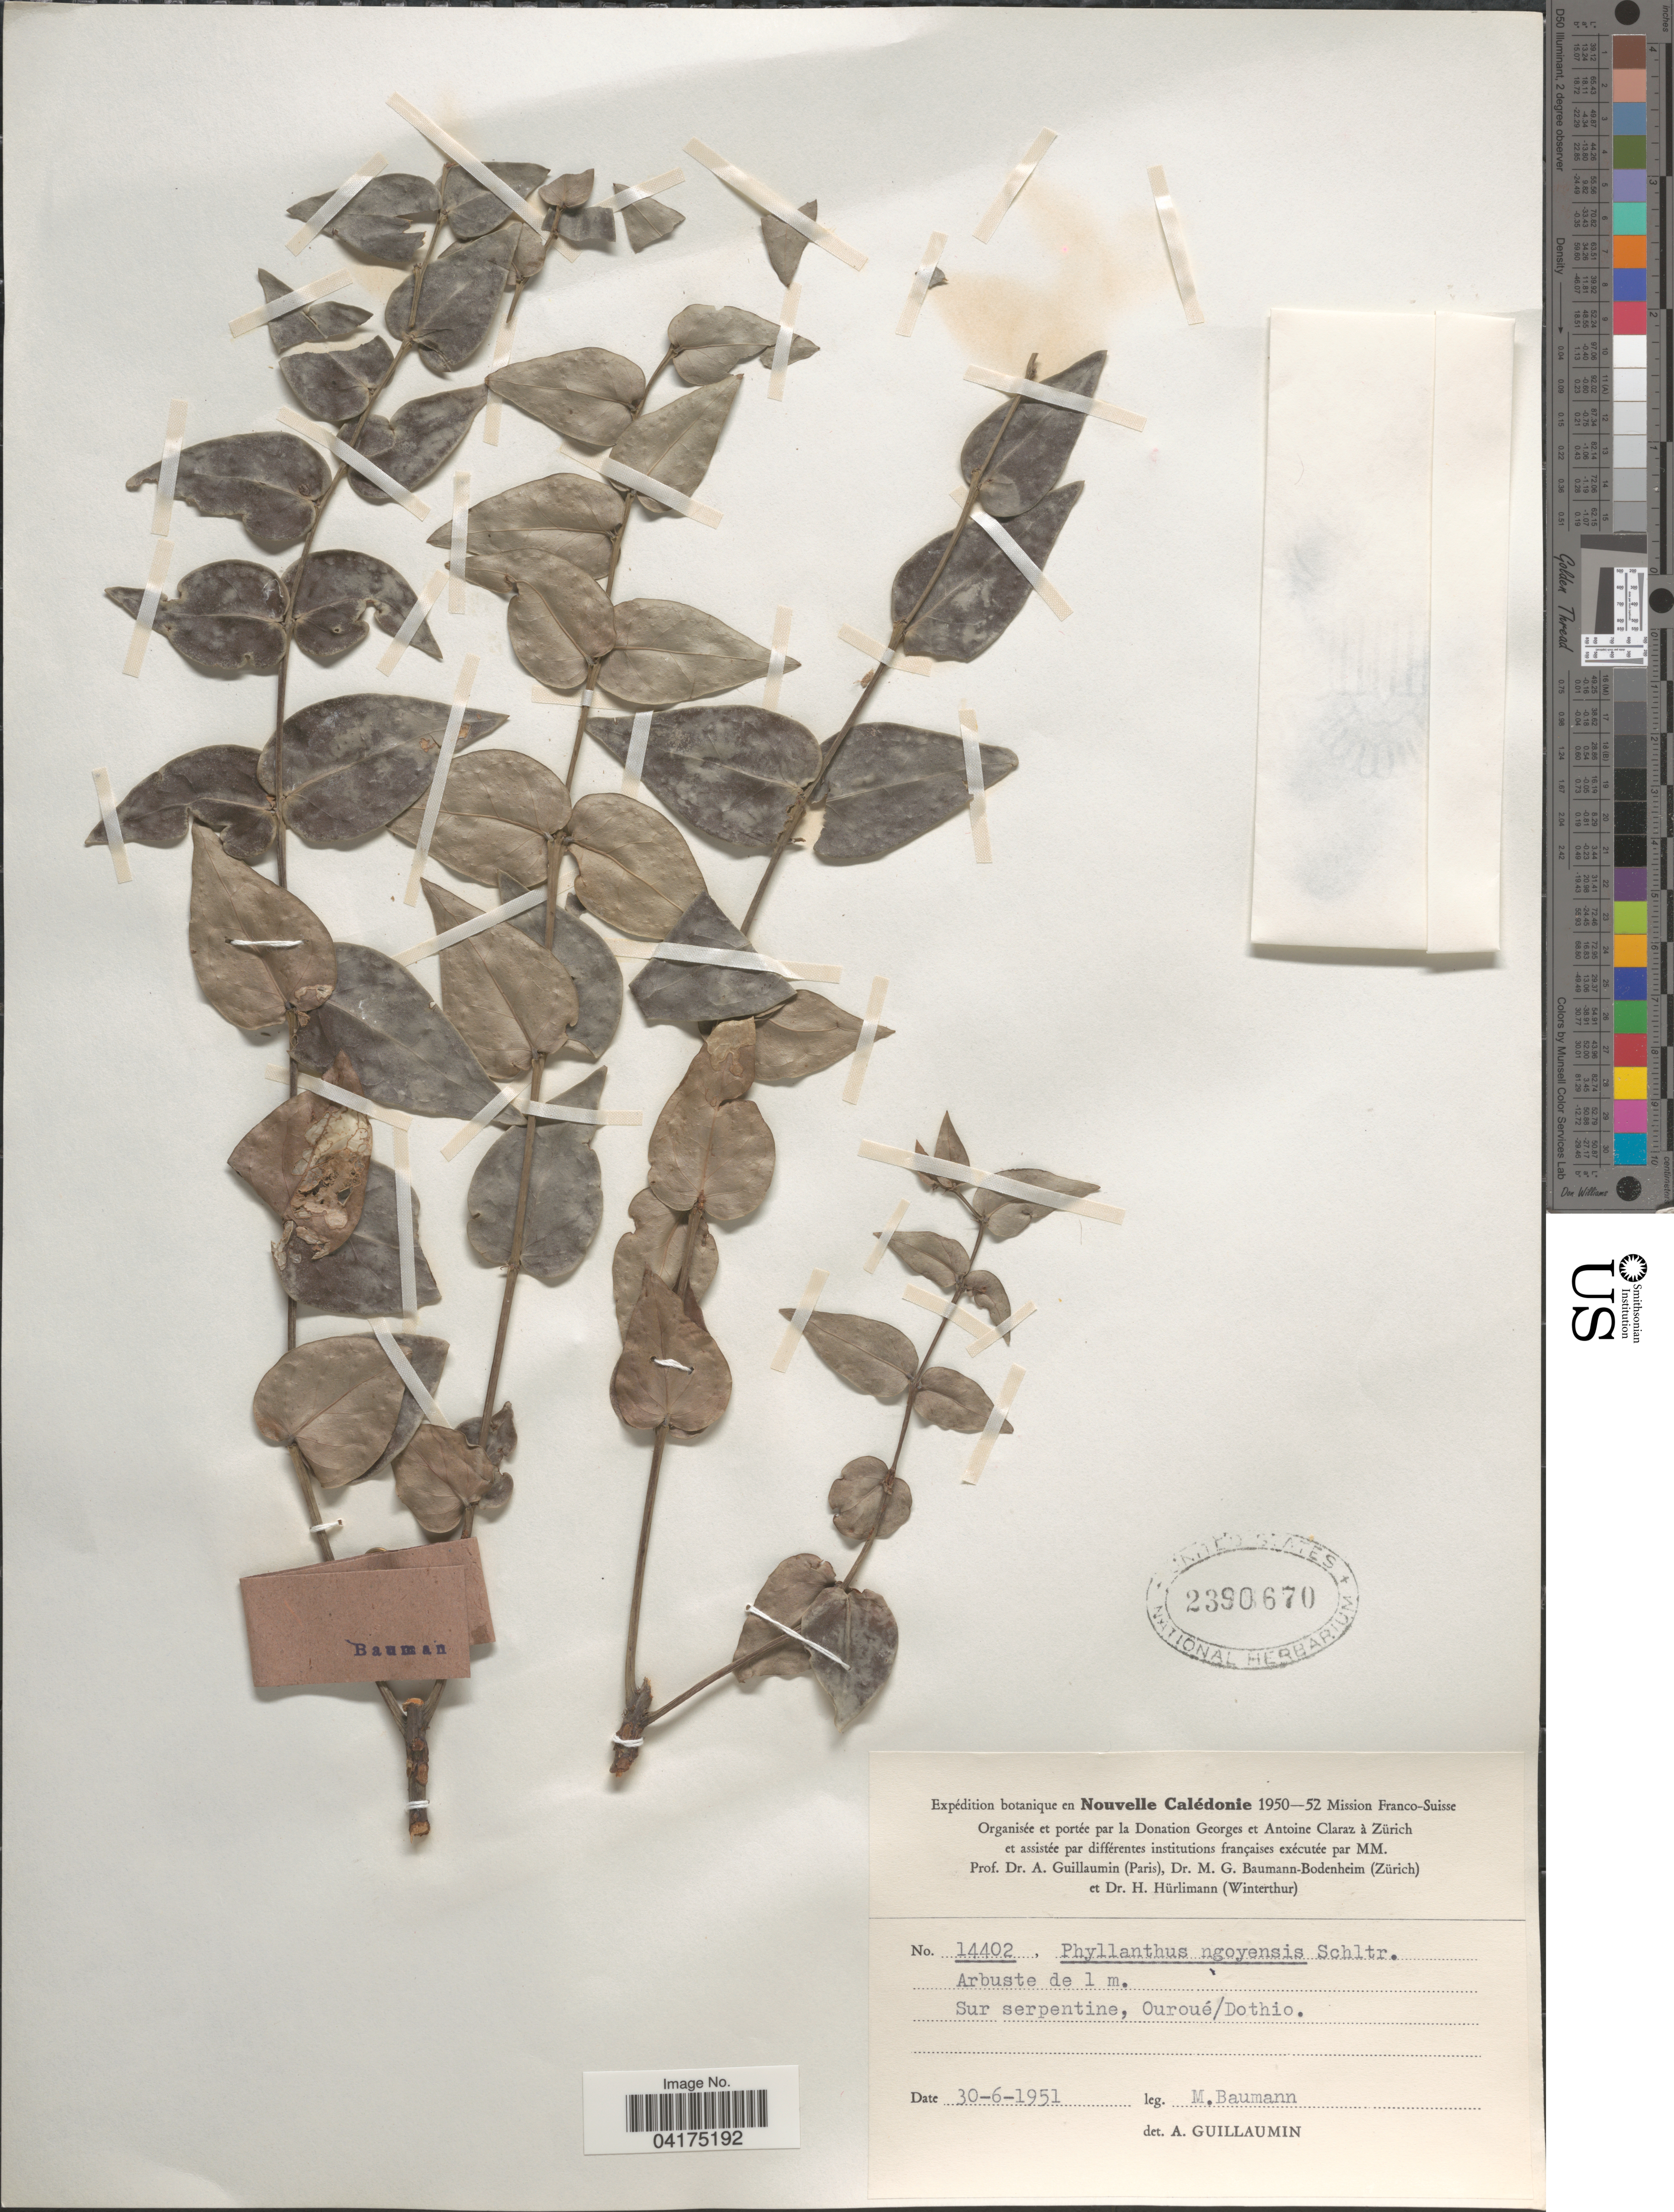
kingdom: Plantae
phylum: Tracheophyta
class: Magnoliopsida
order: Malpighiales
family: Phyllanthaceae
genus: Phyllanthus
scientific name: Phyllanthus ngoyensis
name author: Schltr.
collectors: M. G. Baumann-Bodenheim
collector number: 14402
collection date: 1951-06-30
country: New Caledonia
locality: Expédition botanique en Nouvelle Calédonie 1950-52 Mission Franco-Suisse. Sur serpentine, Ouroué/Dothio.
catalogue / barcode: US 2390670